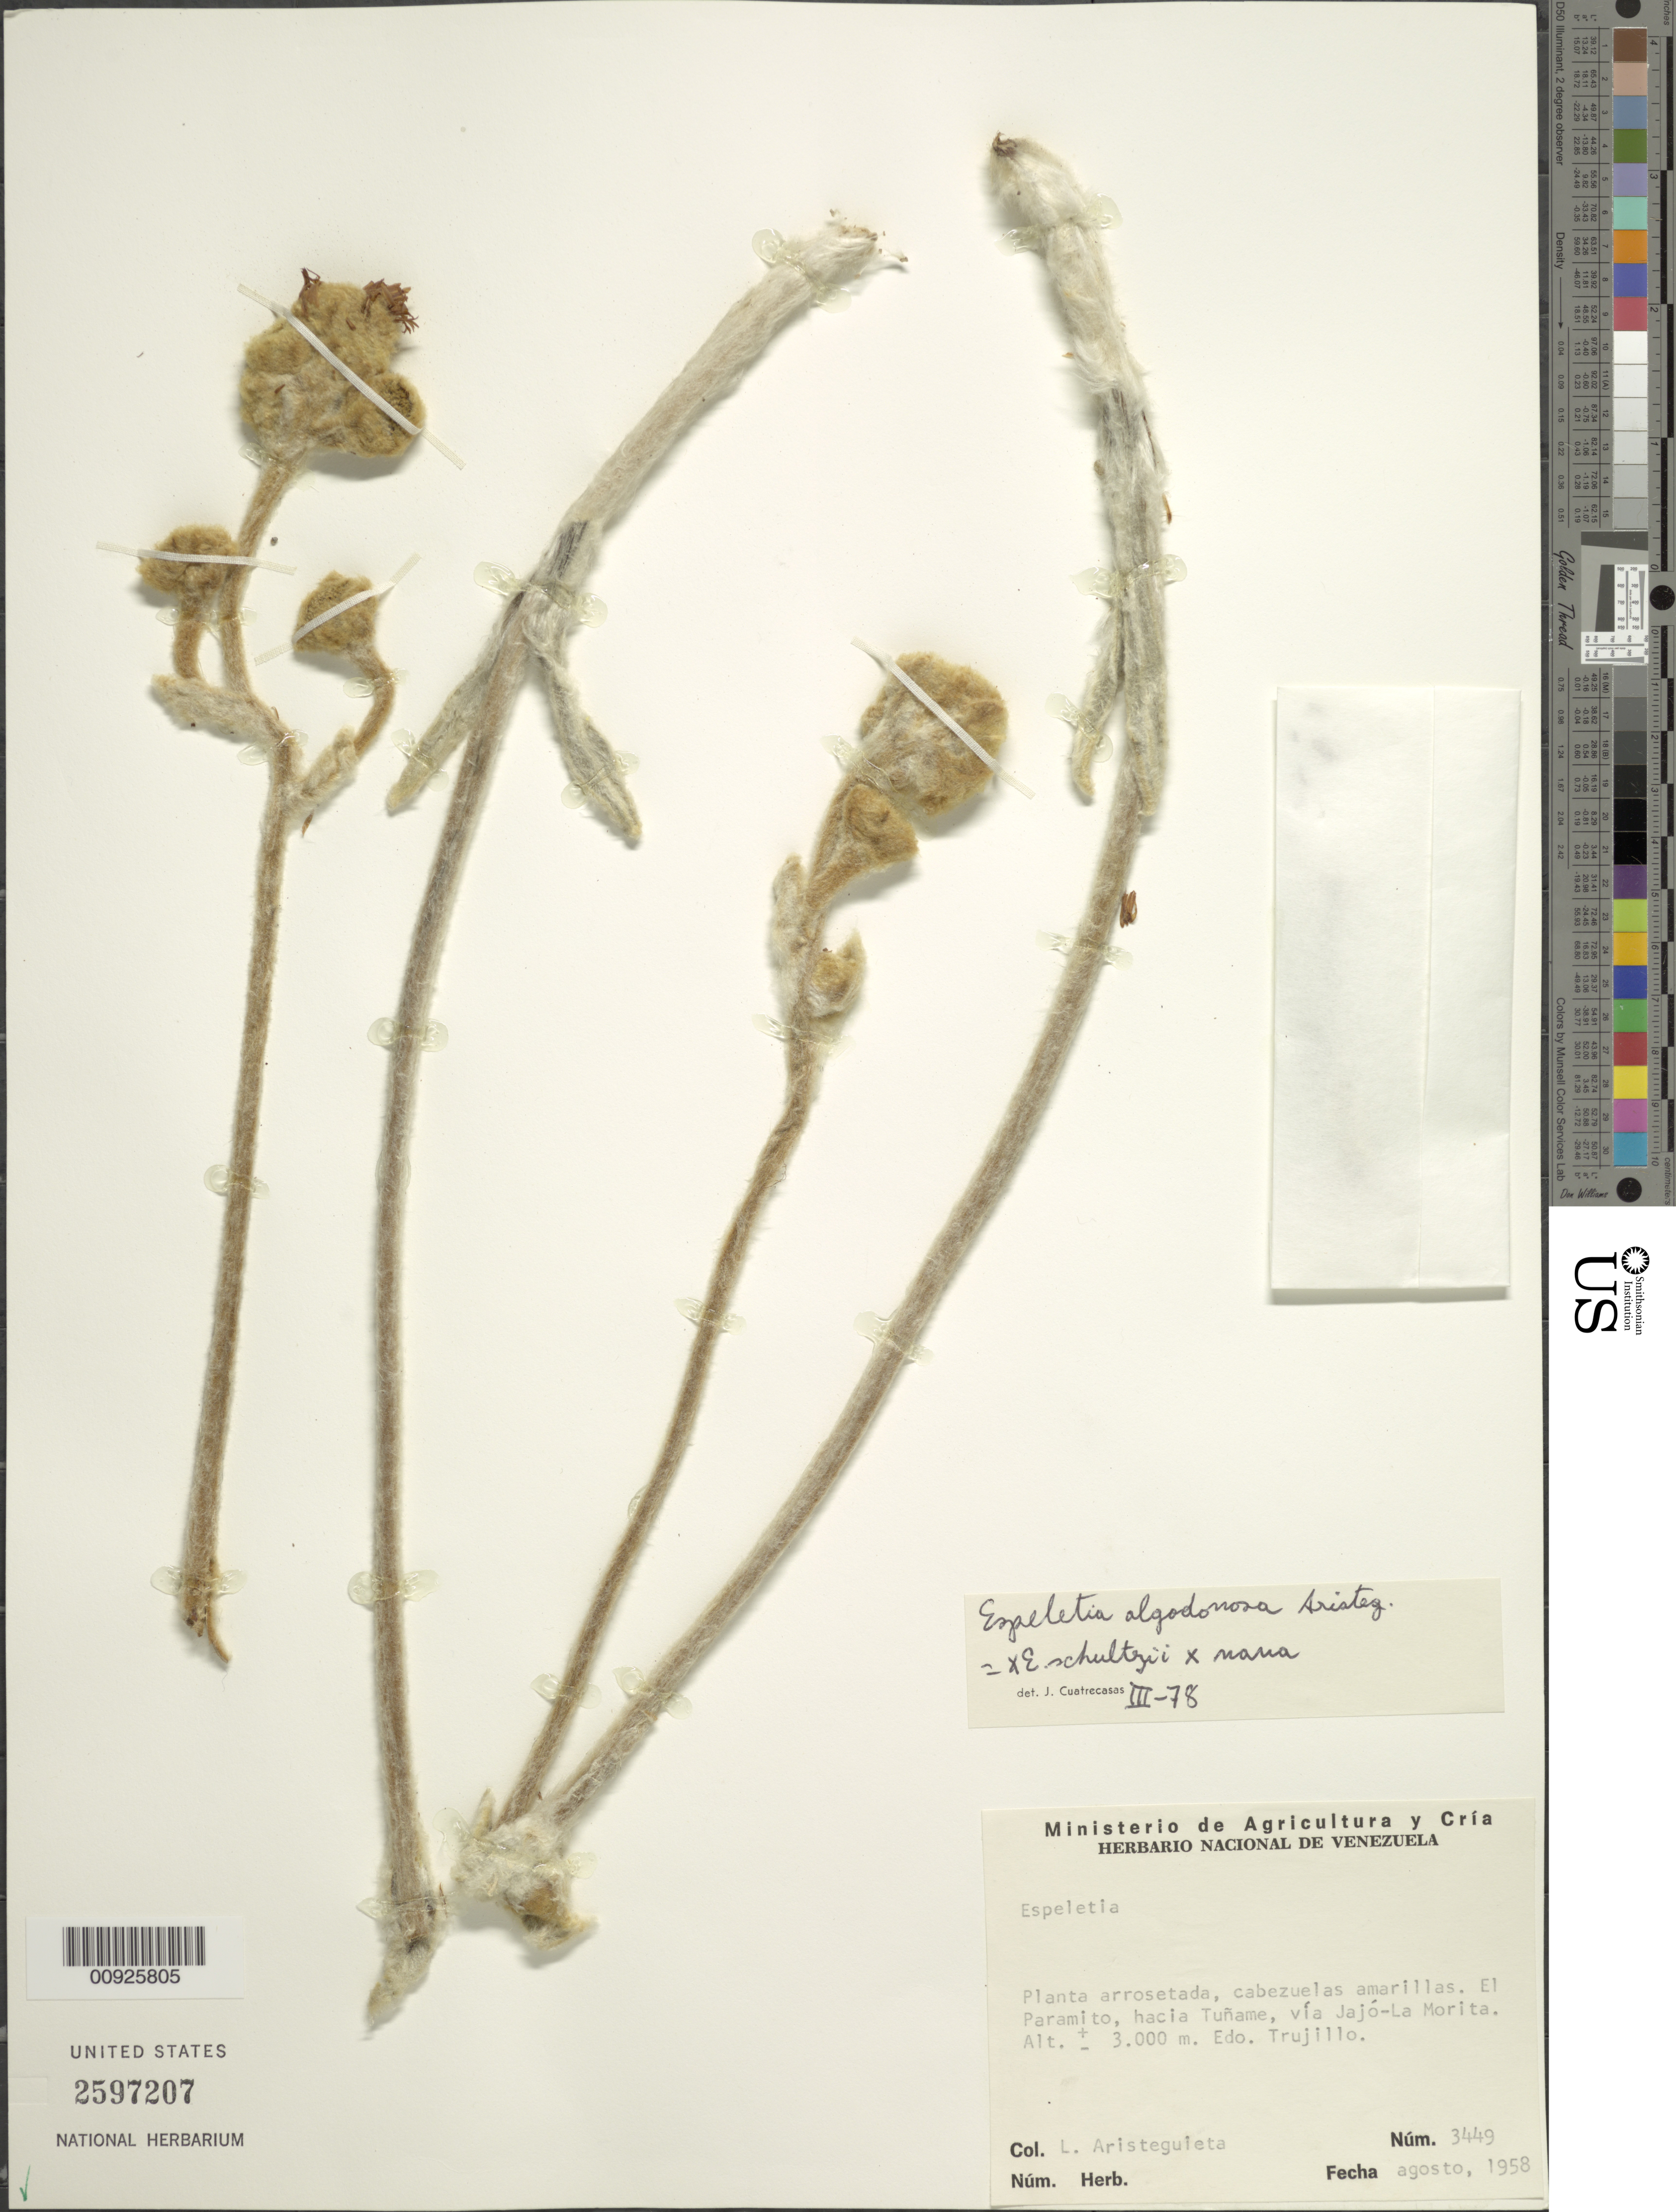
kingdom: Plantae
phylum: Tracheophyta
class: Magnoliopsida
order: Asterales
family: Asteraceae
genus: Espeletia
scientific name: Espeletia nana x E. schultzii Wedd.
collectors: L. Aristeguieta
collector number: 3449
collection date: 1958-08-01/1958-08-31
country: Venezuela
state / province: Trujillo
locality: Páramo de Tuñame. El Paramito, un sector del Páramo de Tuñame, vía Jajó-La Morita.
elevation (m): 3000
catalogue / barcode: US 2597207